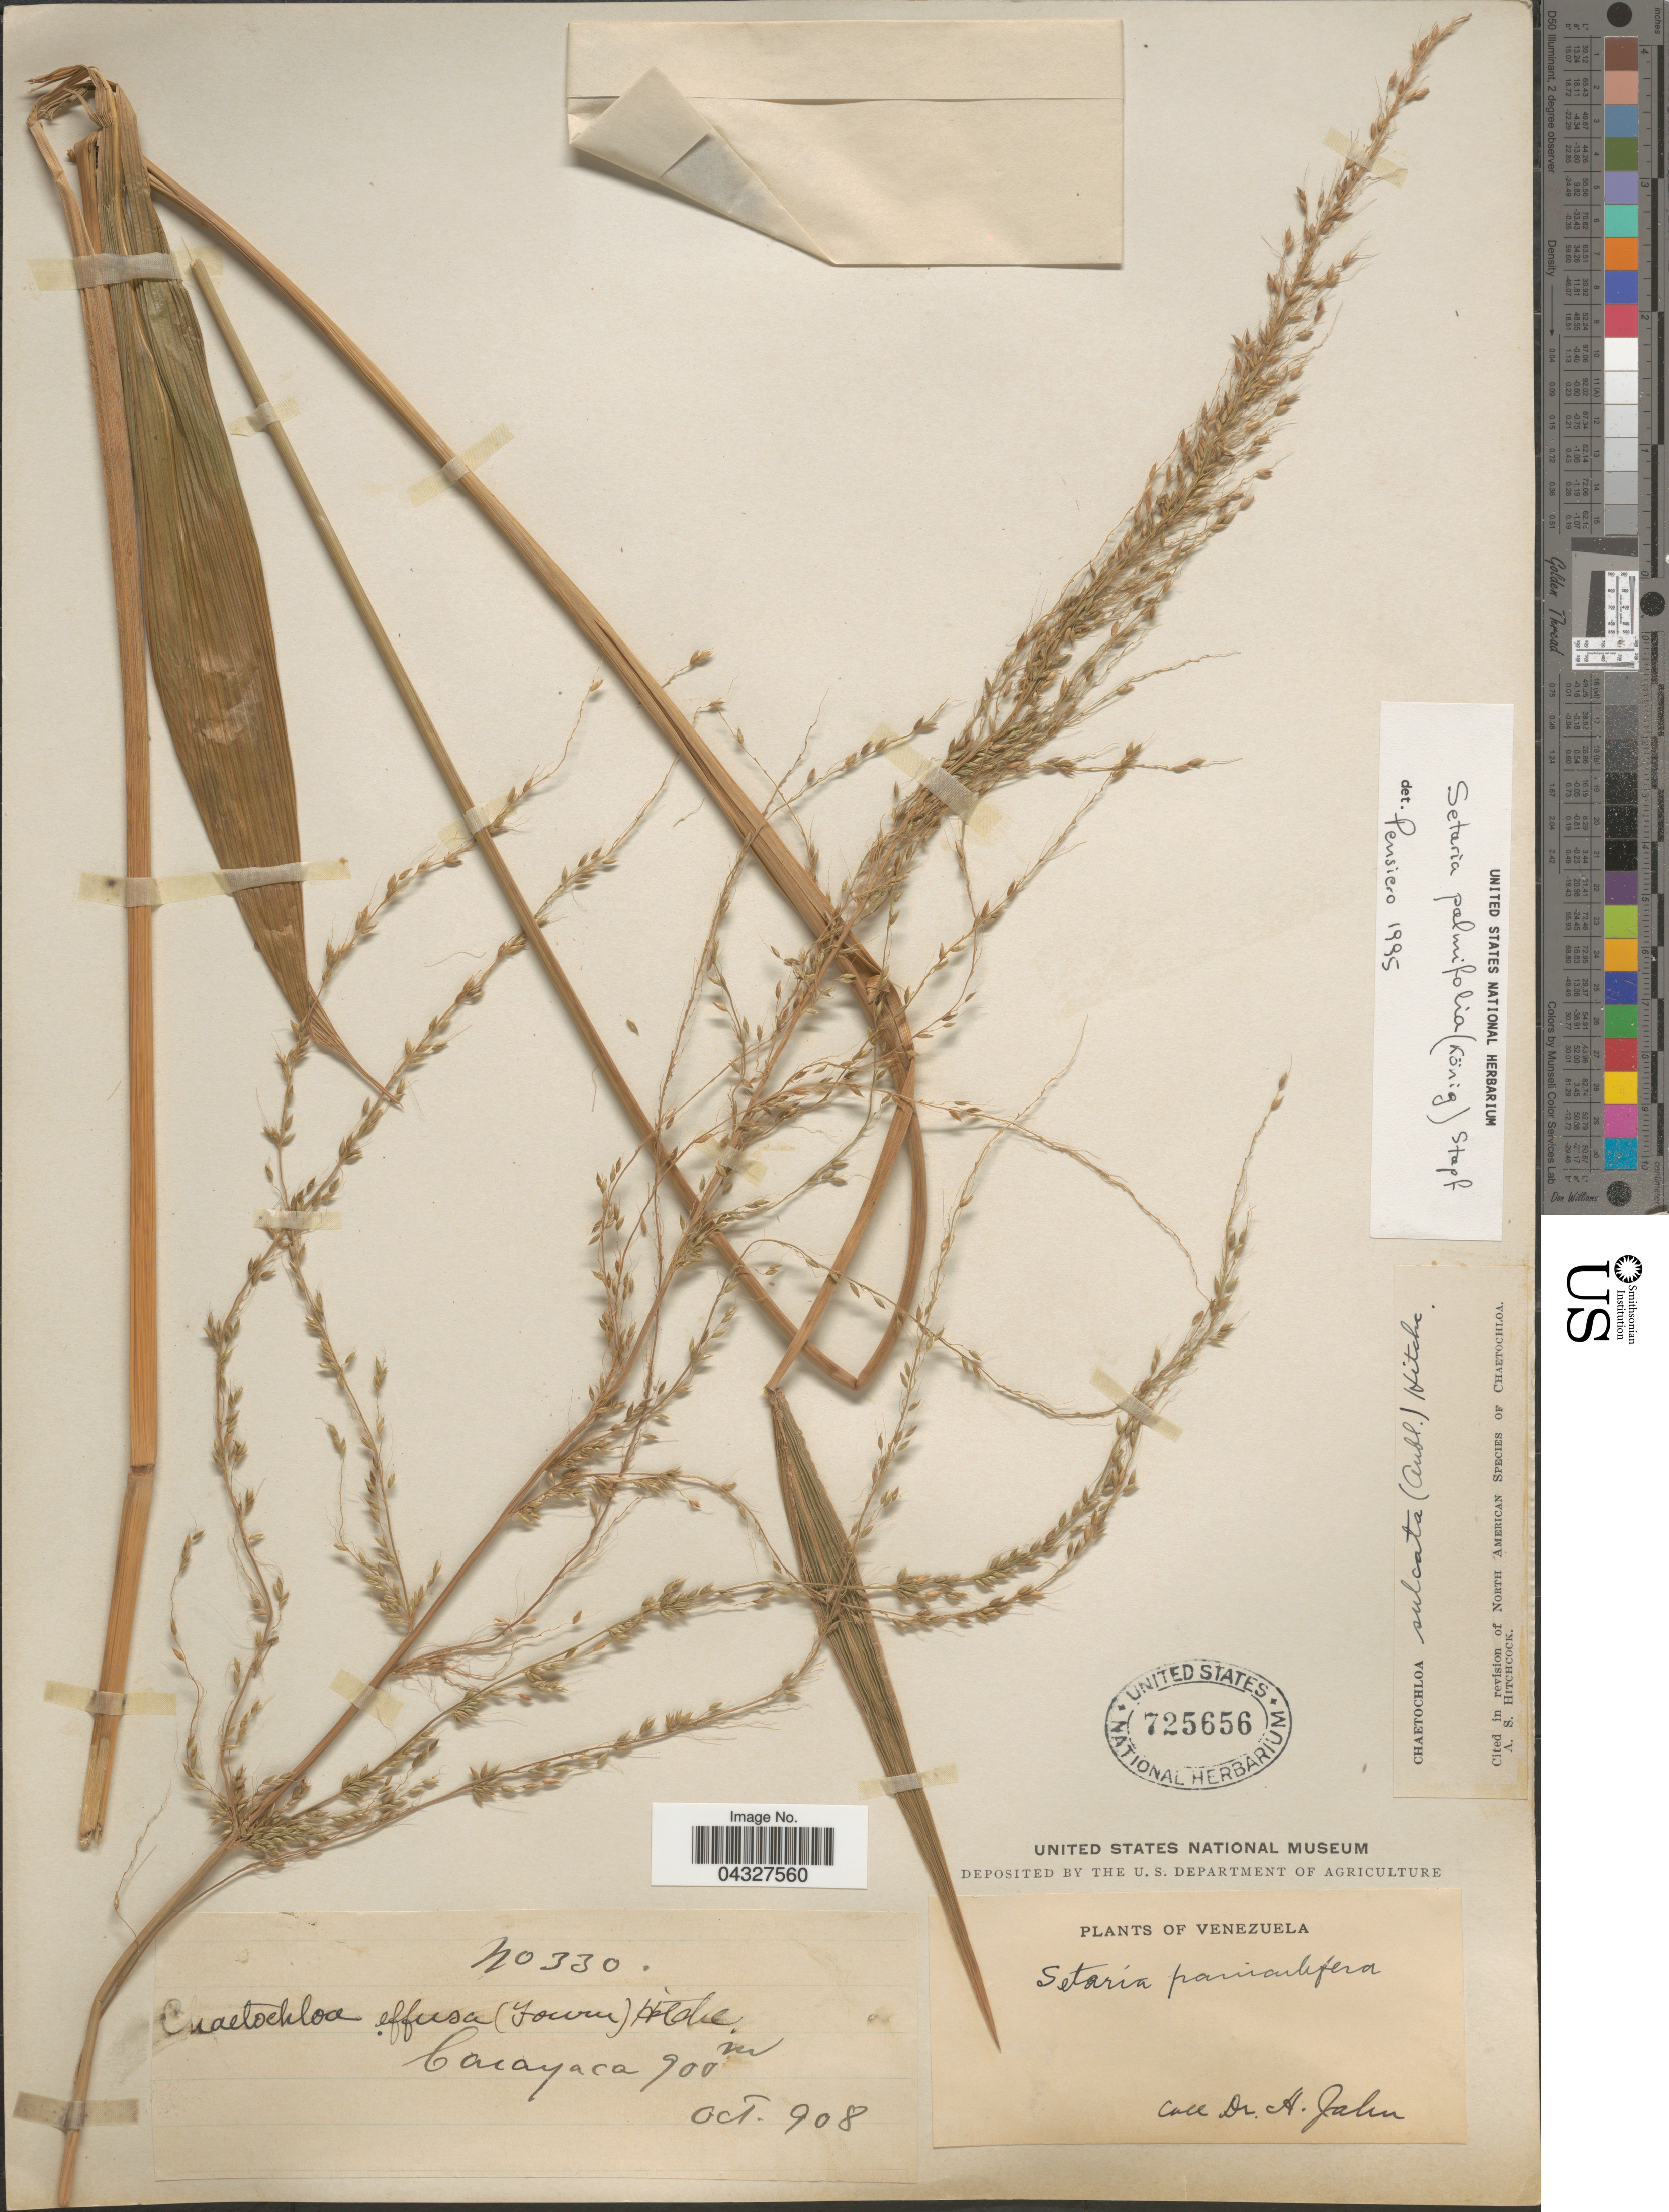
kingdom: Plantae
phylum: Tracheophyta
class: Liliopsida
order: Poales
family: Poaceae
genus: Setaria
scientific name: Setaria palmifolia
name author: (J. Koenig) Stapf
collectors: A. Jalin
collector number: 330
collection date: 1908-10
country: Venezuela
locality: Carayaca.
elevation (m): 900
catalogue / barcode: US 725656